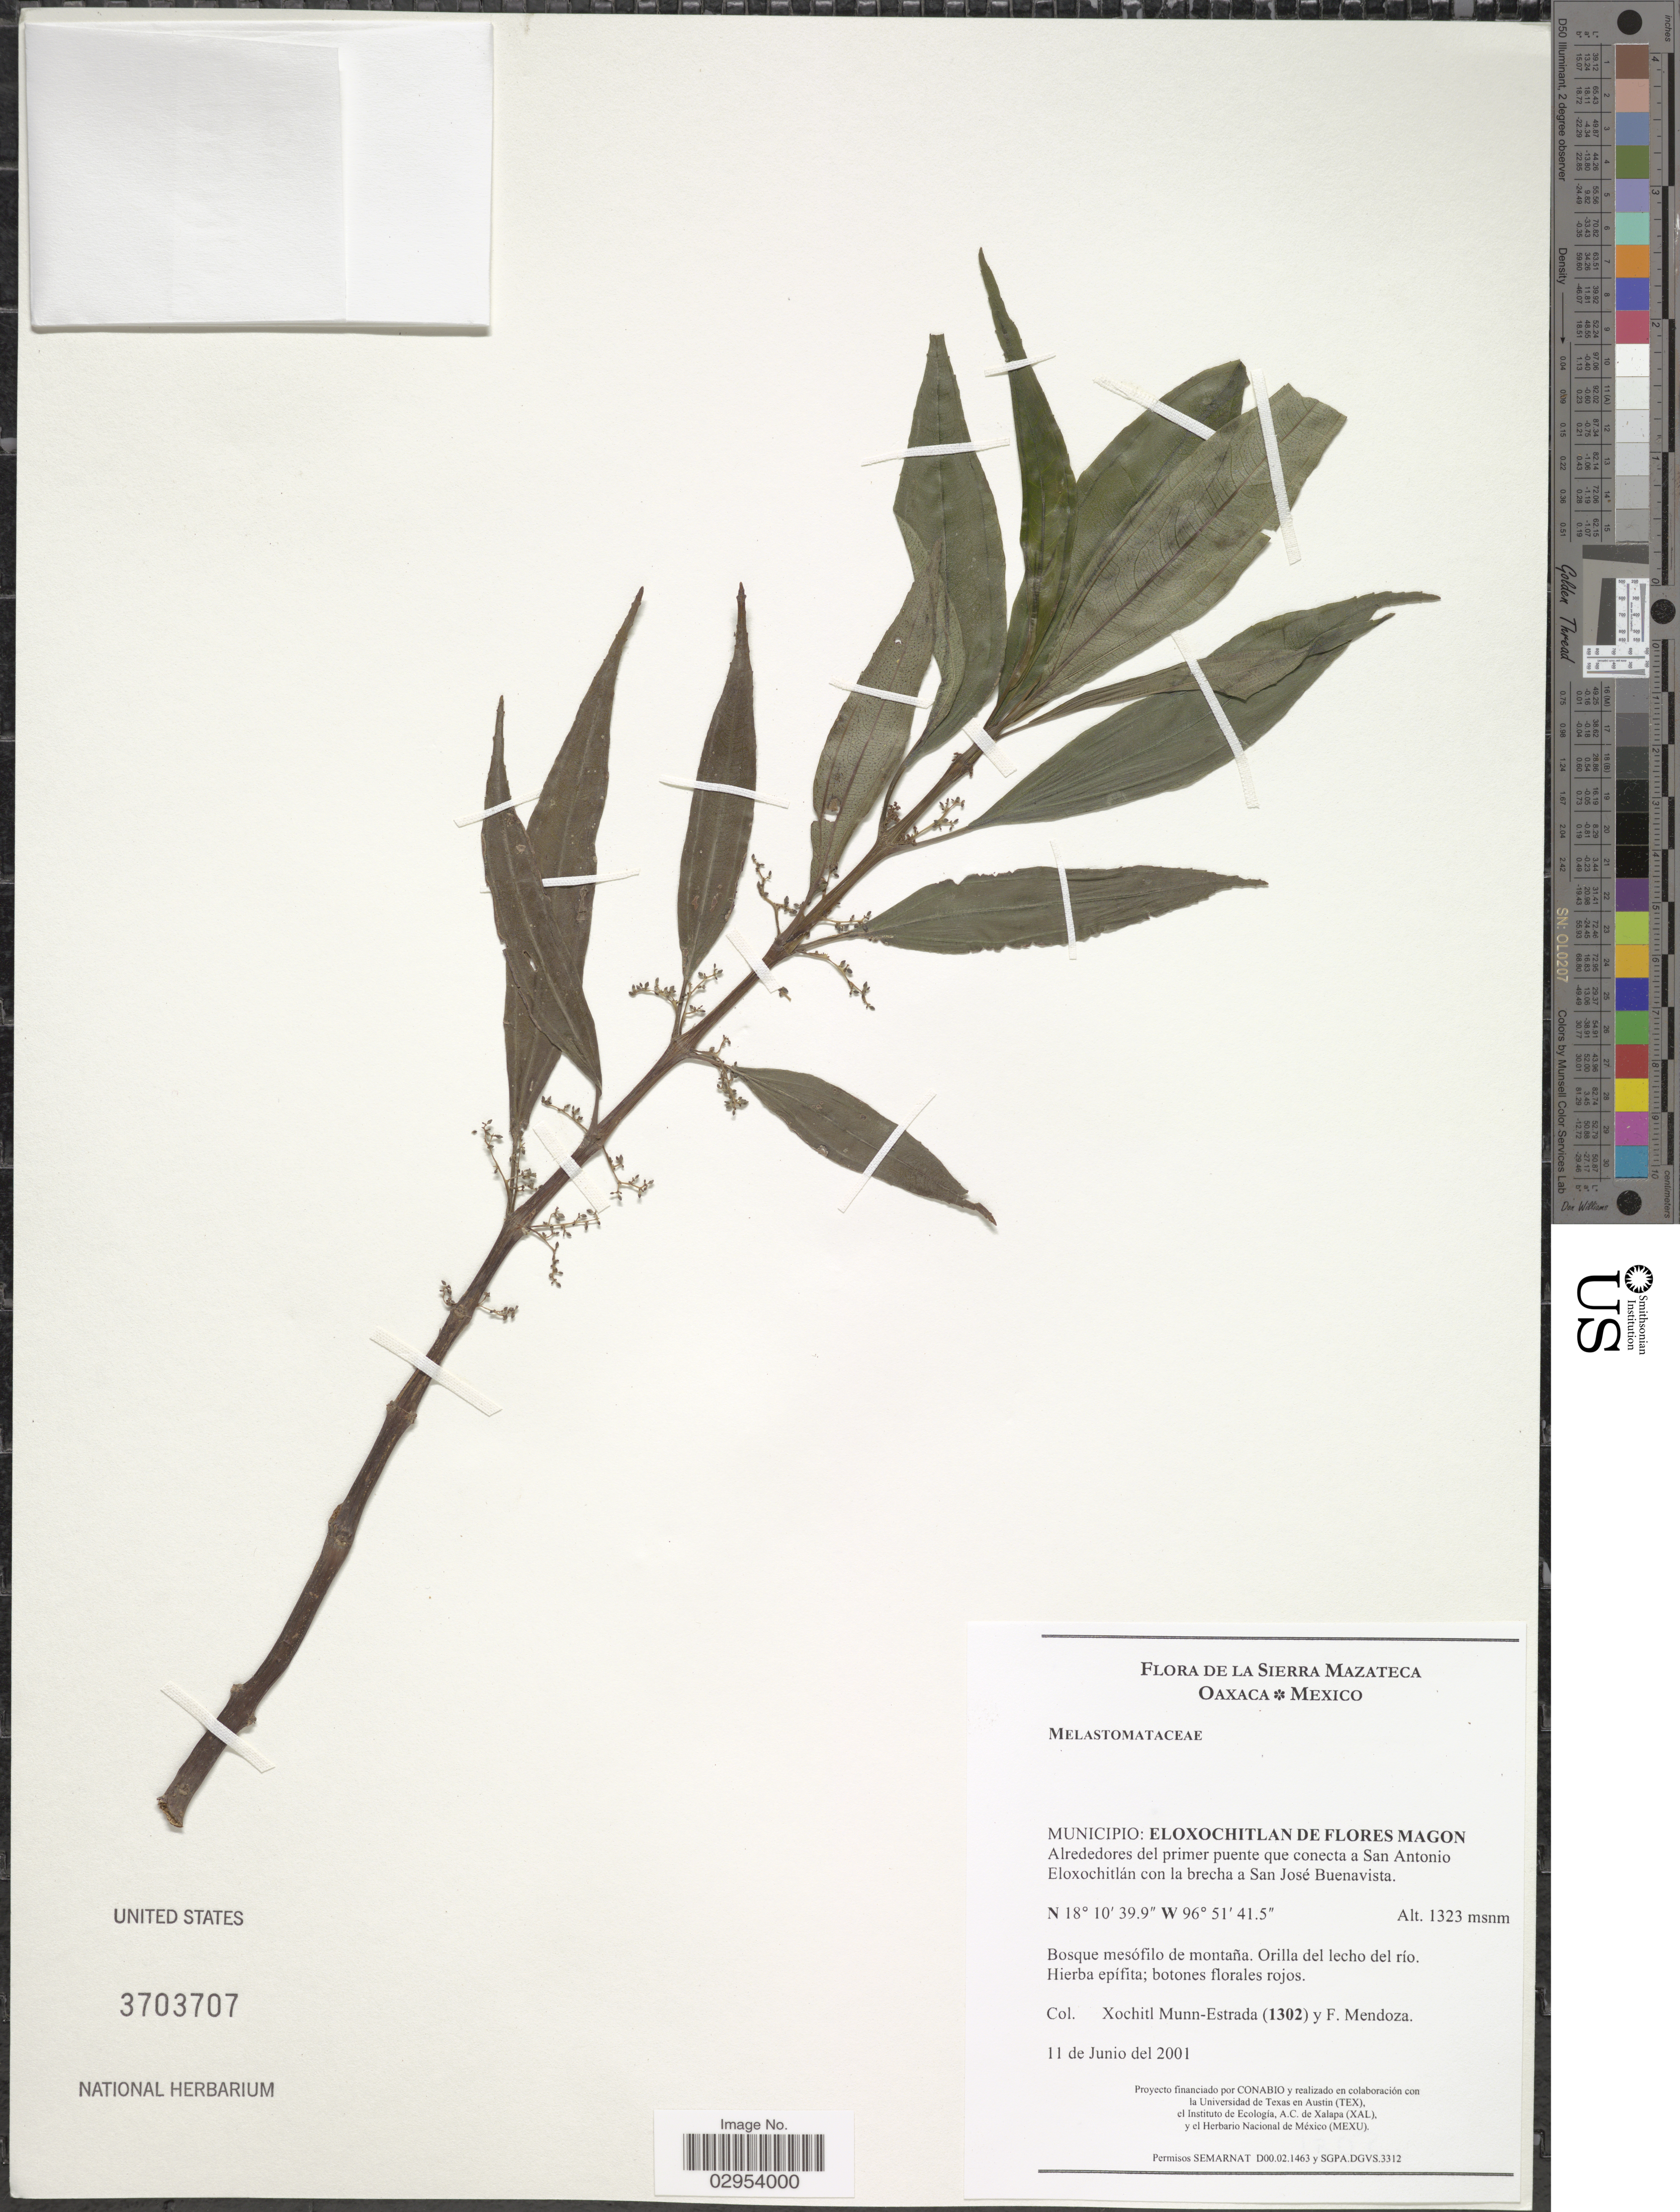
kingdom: Plantae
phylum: Tracheophyta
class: Magnoliopsida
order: Myrtales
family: Melastomataceae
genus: Topobea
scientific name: Topobea sp.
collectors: X. Munn-Estrada & F. Mendoza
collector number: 1302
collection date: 2001-06-11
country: Mexico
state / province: Oaxaca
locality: La Sierra Mazateca. Municipio: Eloxochitlan de Flores Magon, Alrededores del primer puente que conecta a San Antonio Eloxochitlán con la brecha a San José Buenavista.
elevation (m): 1323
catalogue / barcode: US 3703707